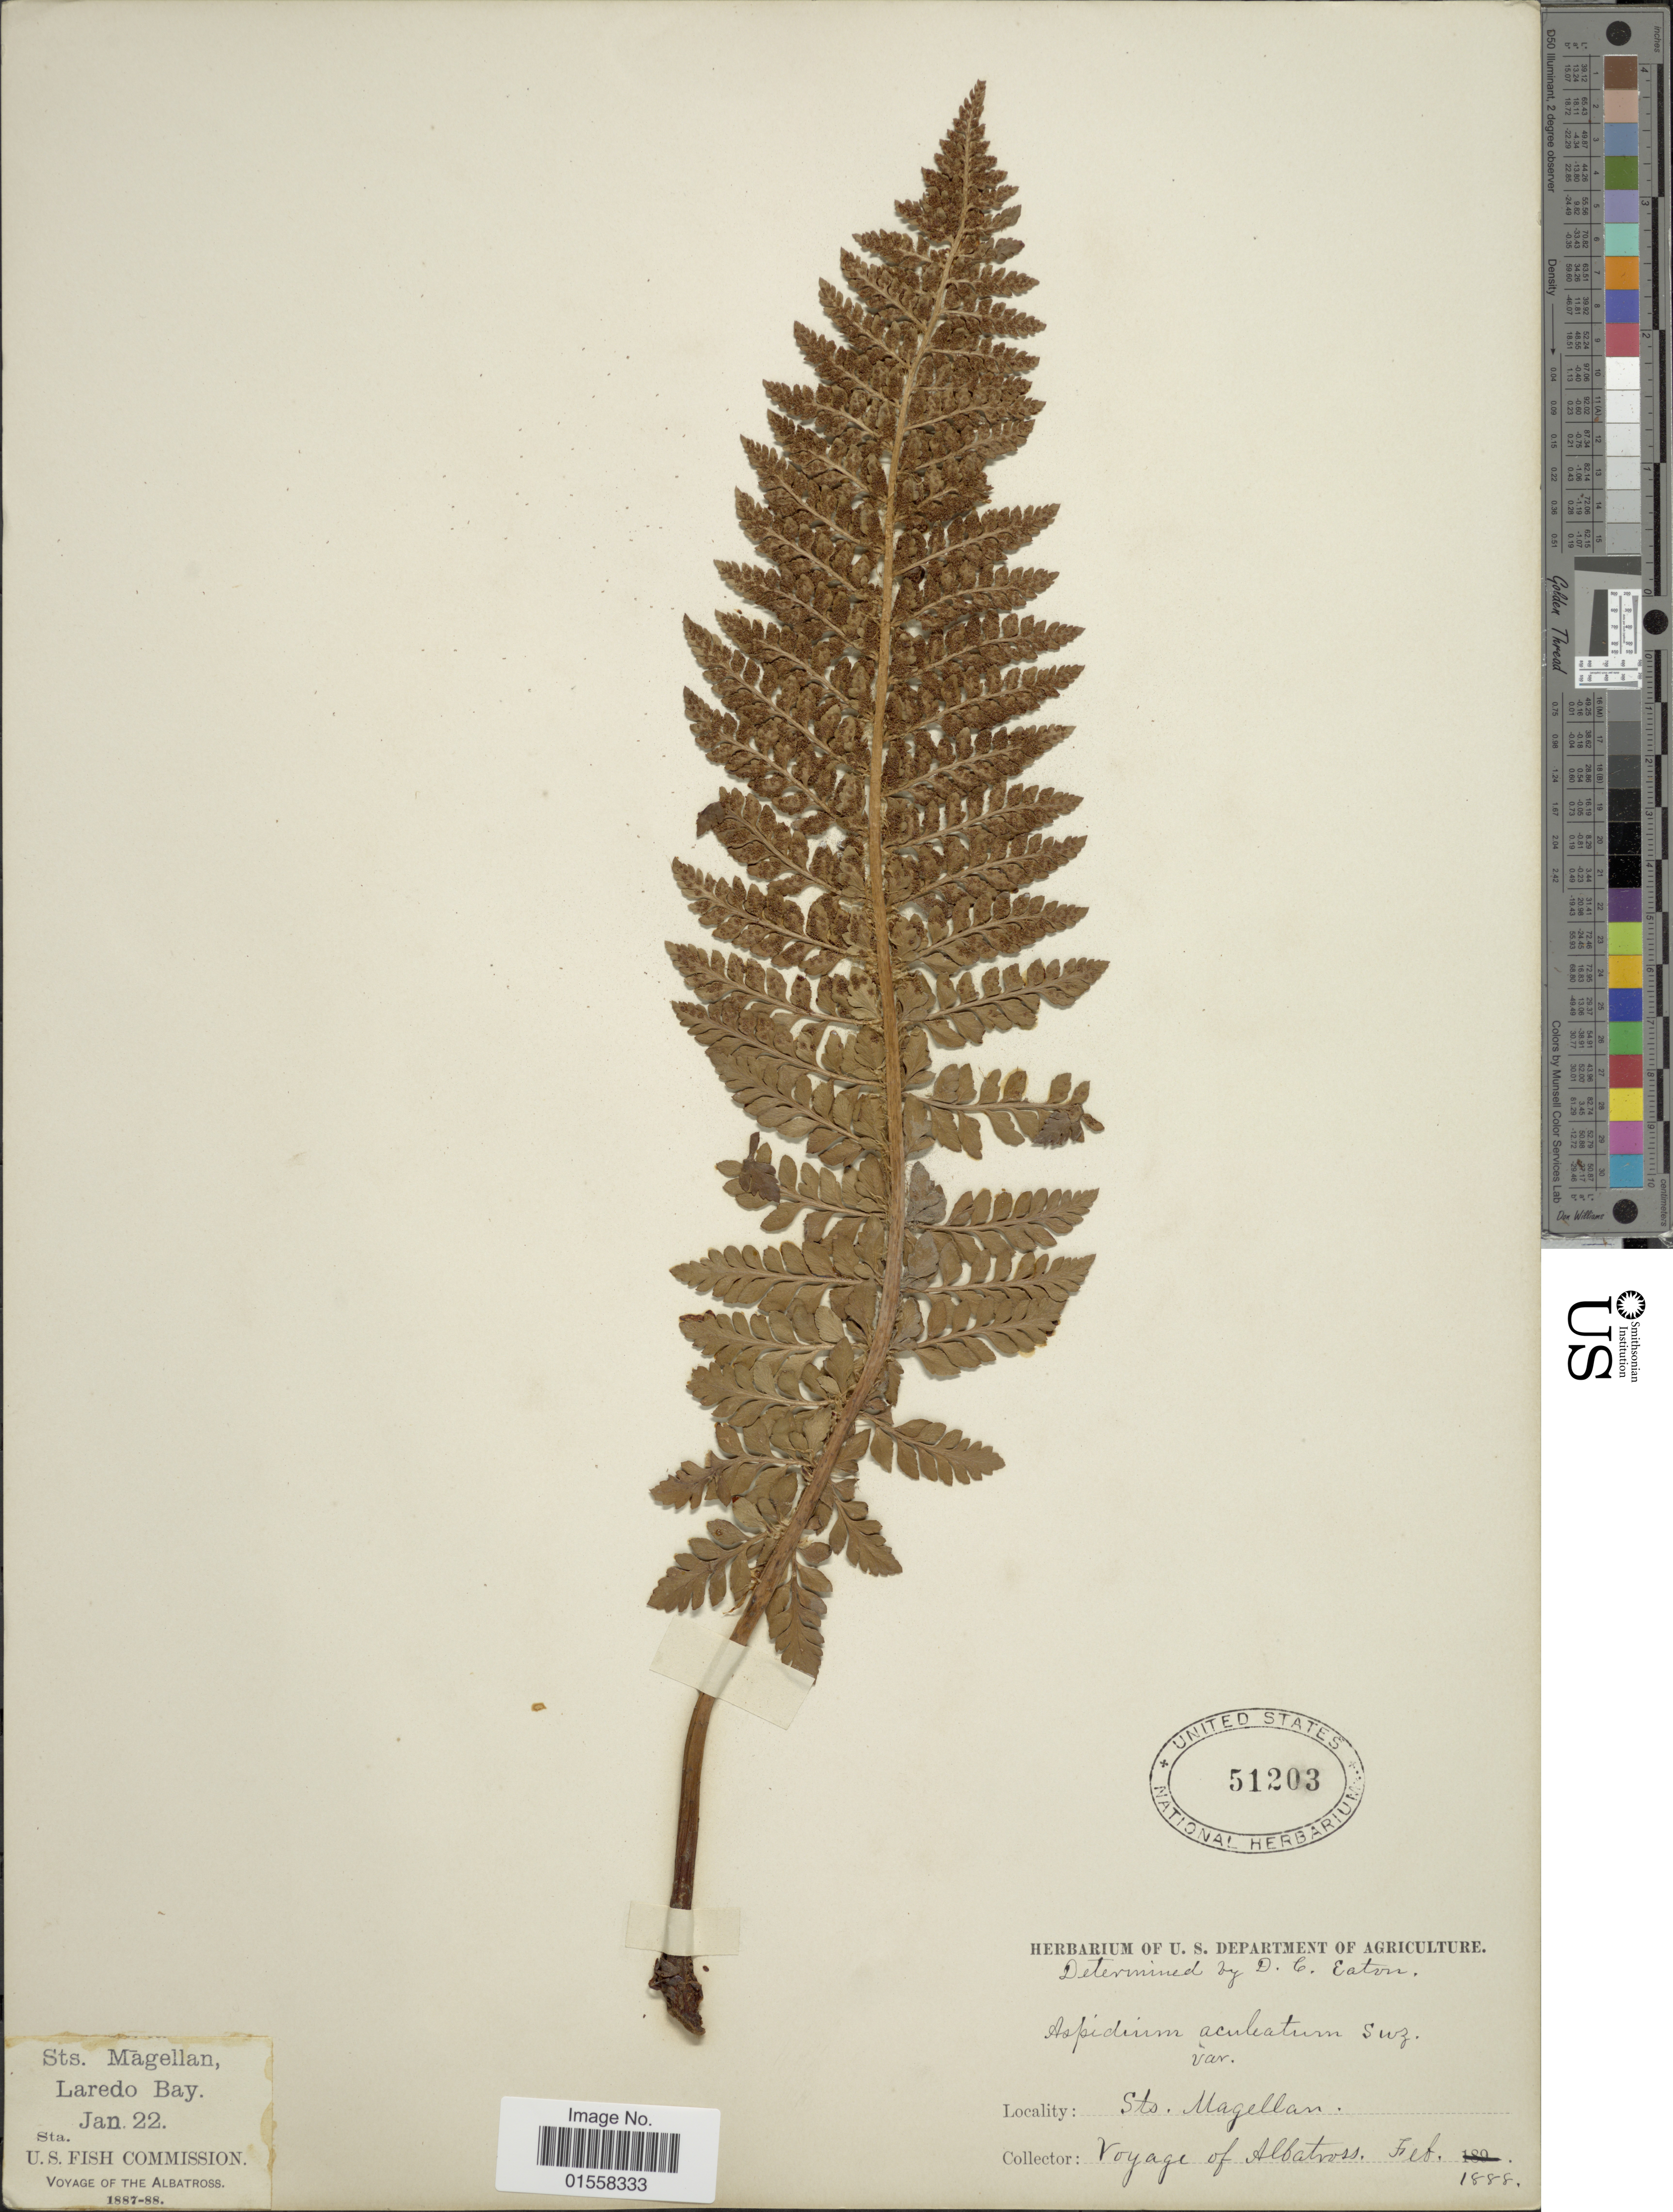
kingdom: Plantae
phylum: Tracheophyta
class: Polypodiopsida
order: Polypodiales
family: Dryopteridaceae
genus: Polystichum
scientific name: Polystichum mohrioides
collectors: "The Albatross"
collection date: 1888-02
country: Chile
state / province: Magallanes y de la Antártica Chilena (XII)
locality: Sts. Magellan.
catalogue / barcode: US 51203